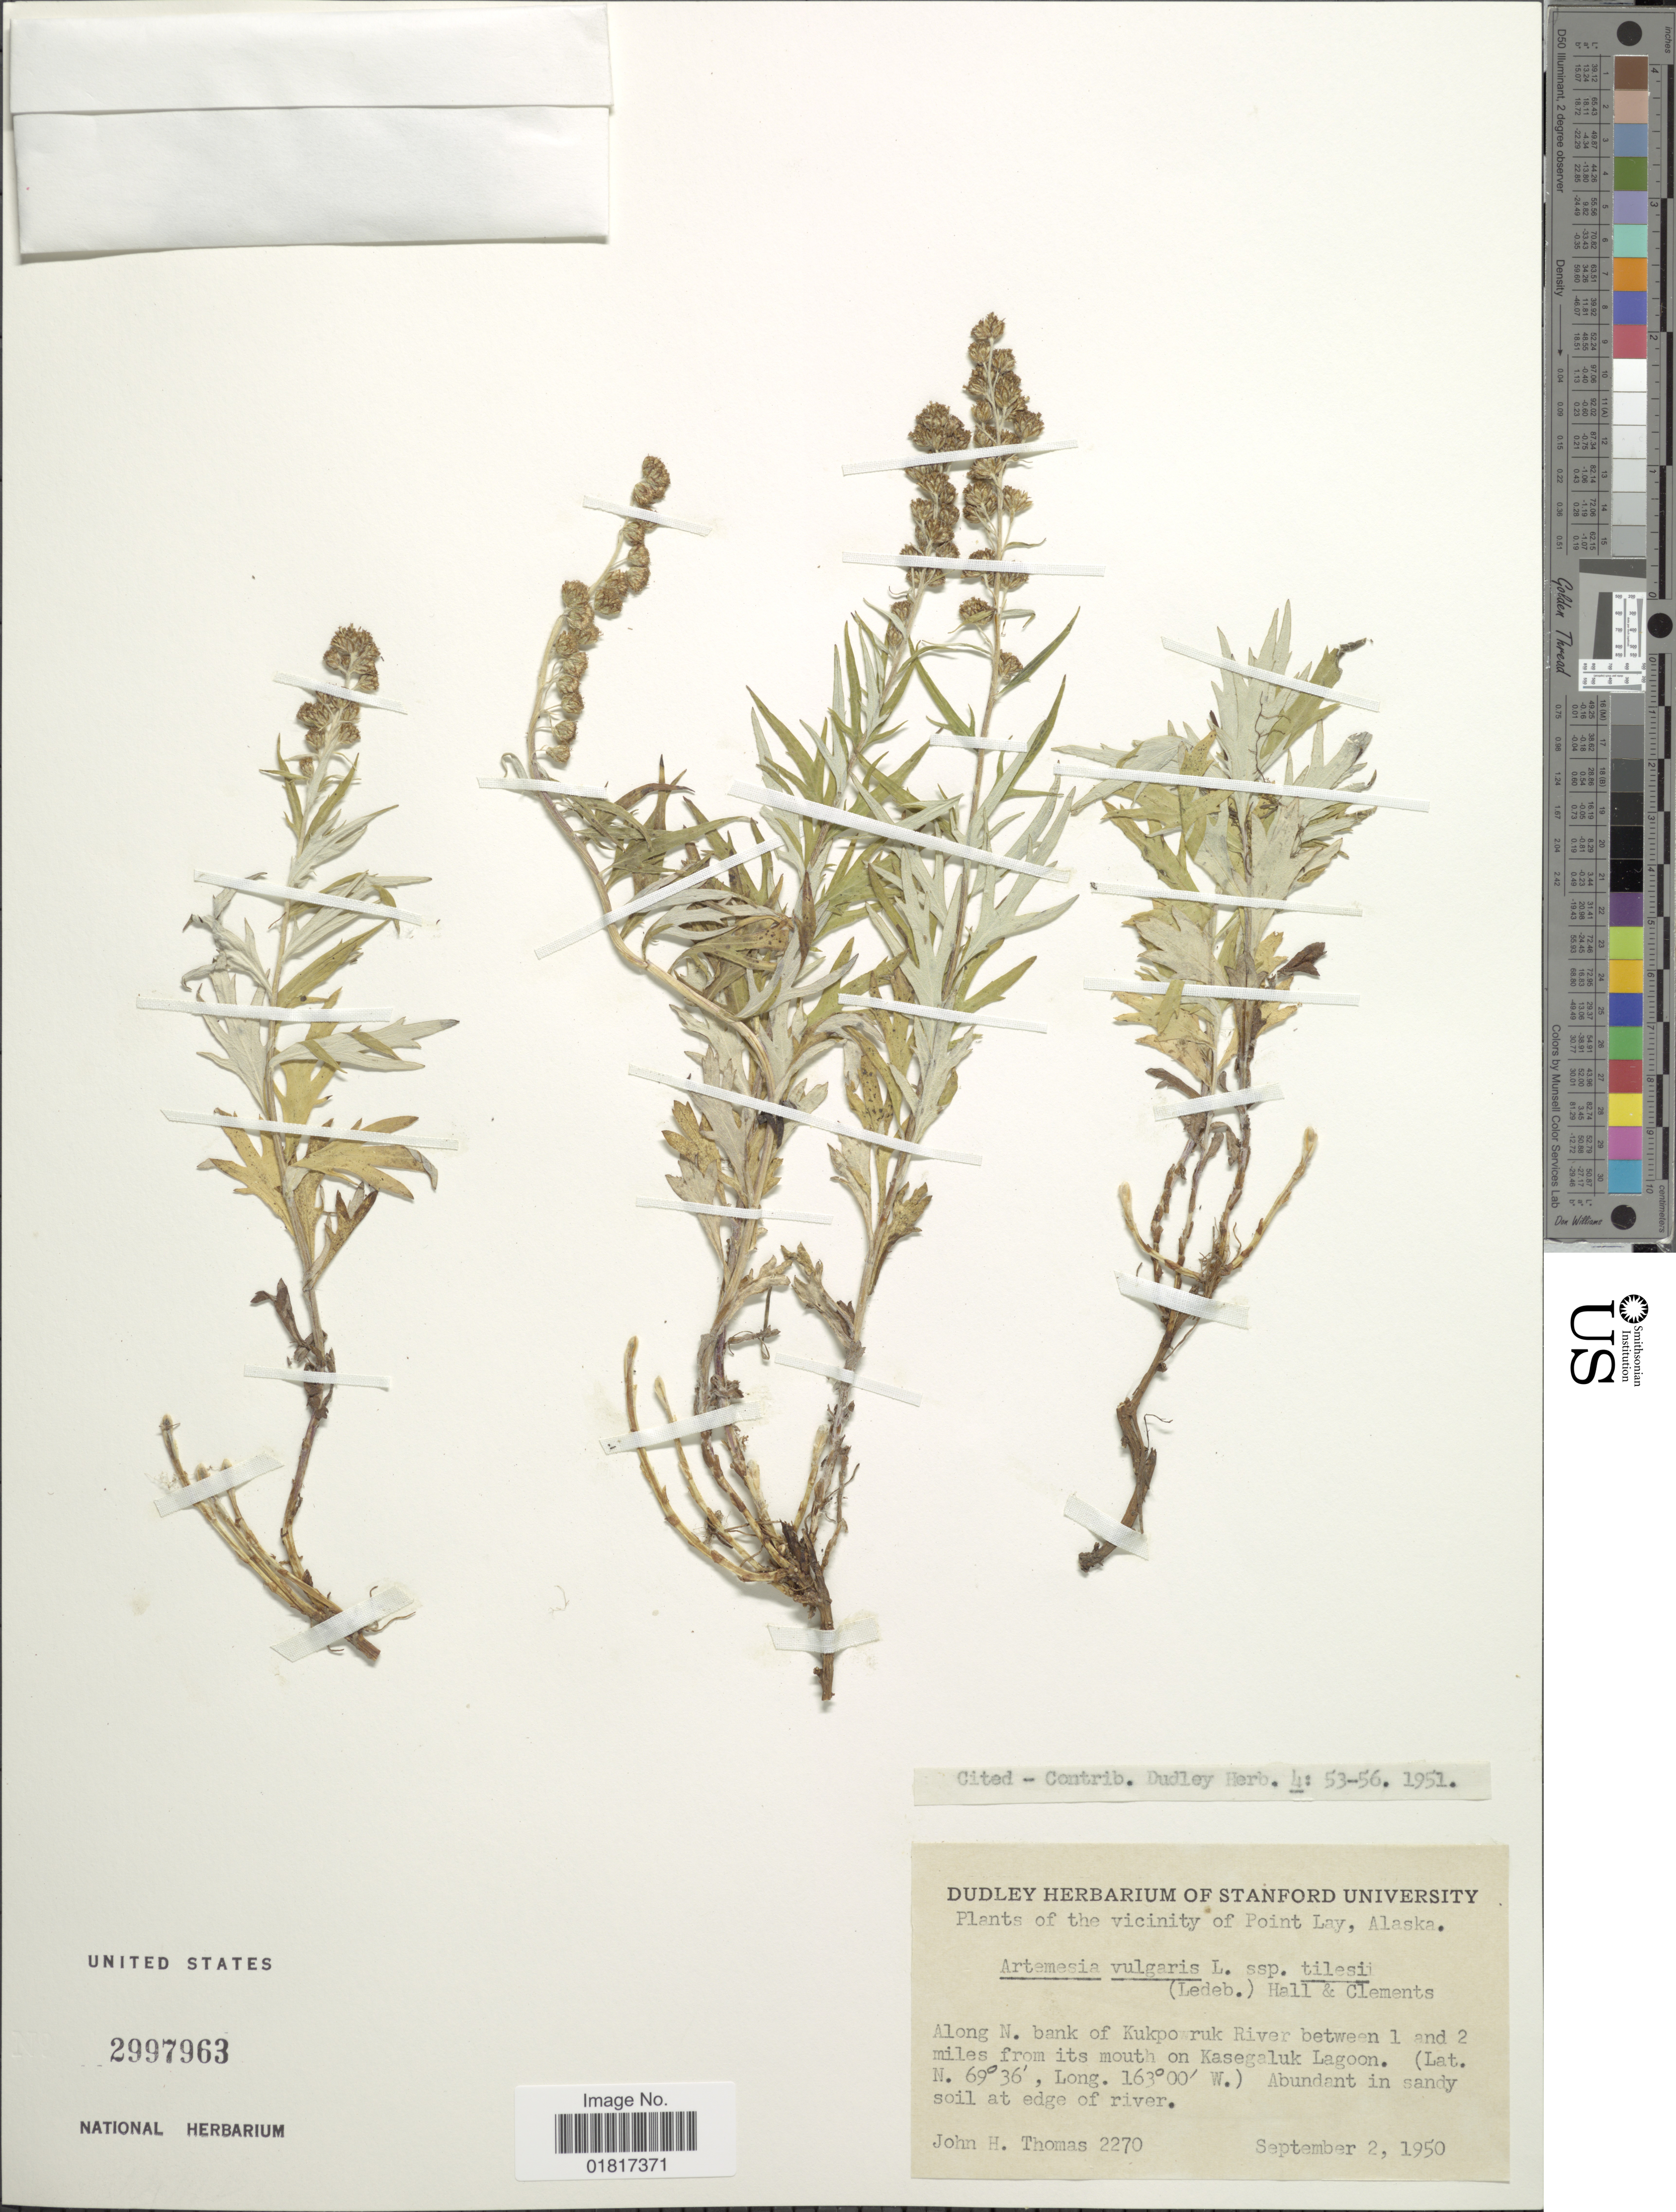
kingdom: Plantae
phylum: Tracheophyta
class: Magnoliopsida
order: Asterales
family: Asteraceae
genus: Artemisia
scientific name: Artemisia vulgaris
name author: L.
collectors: J. H. Thomas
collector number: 2270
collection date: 1950-09-02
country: United States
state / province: Alaska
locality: The vicinity o Point, Along N. bank of Kukpo ruk River between 1 and 2 miles from its mouth on Kasegaluk Lagoon. Abundant in sandy soil at edge of river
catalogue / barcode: US 2997963